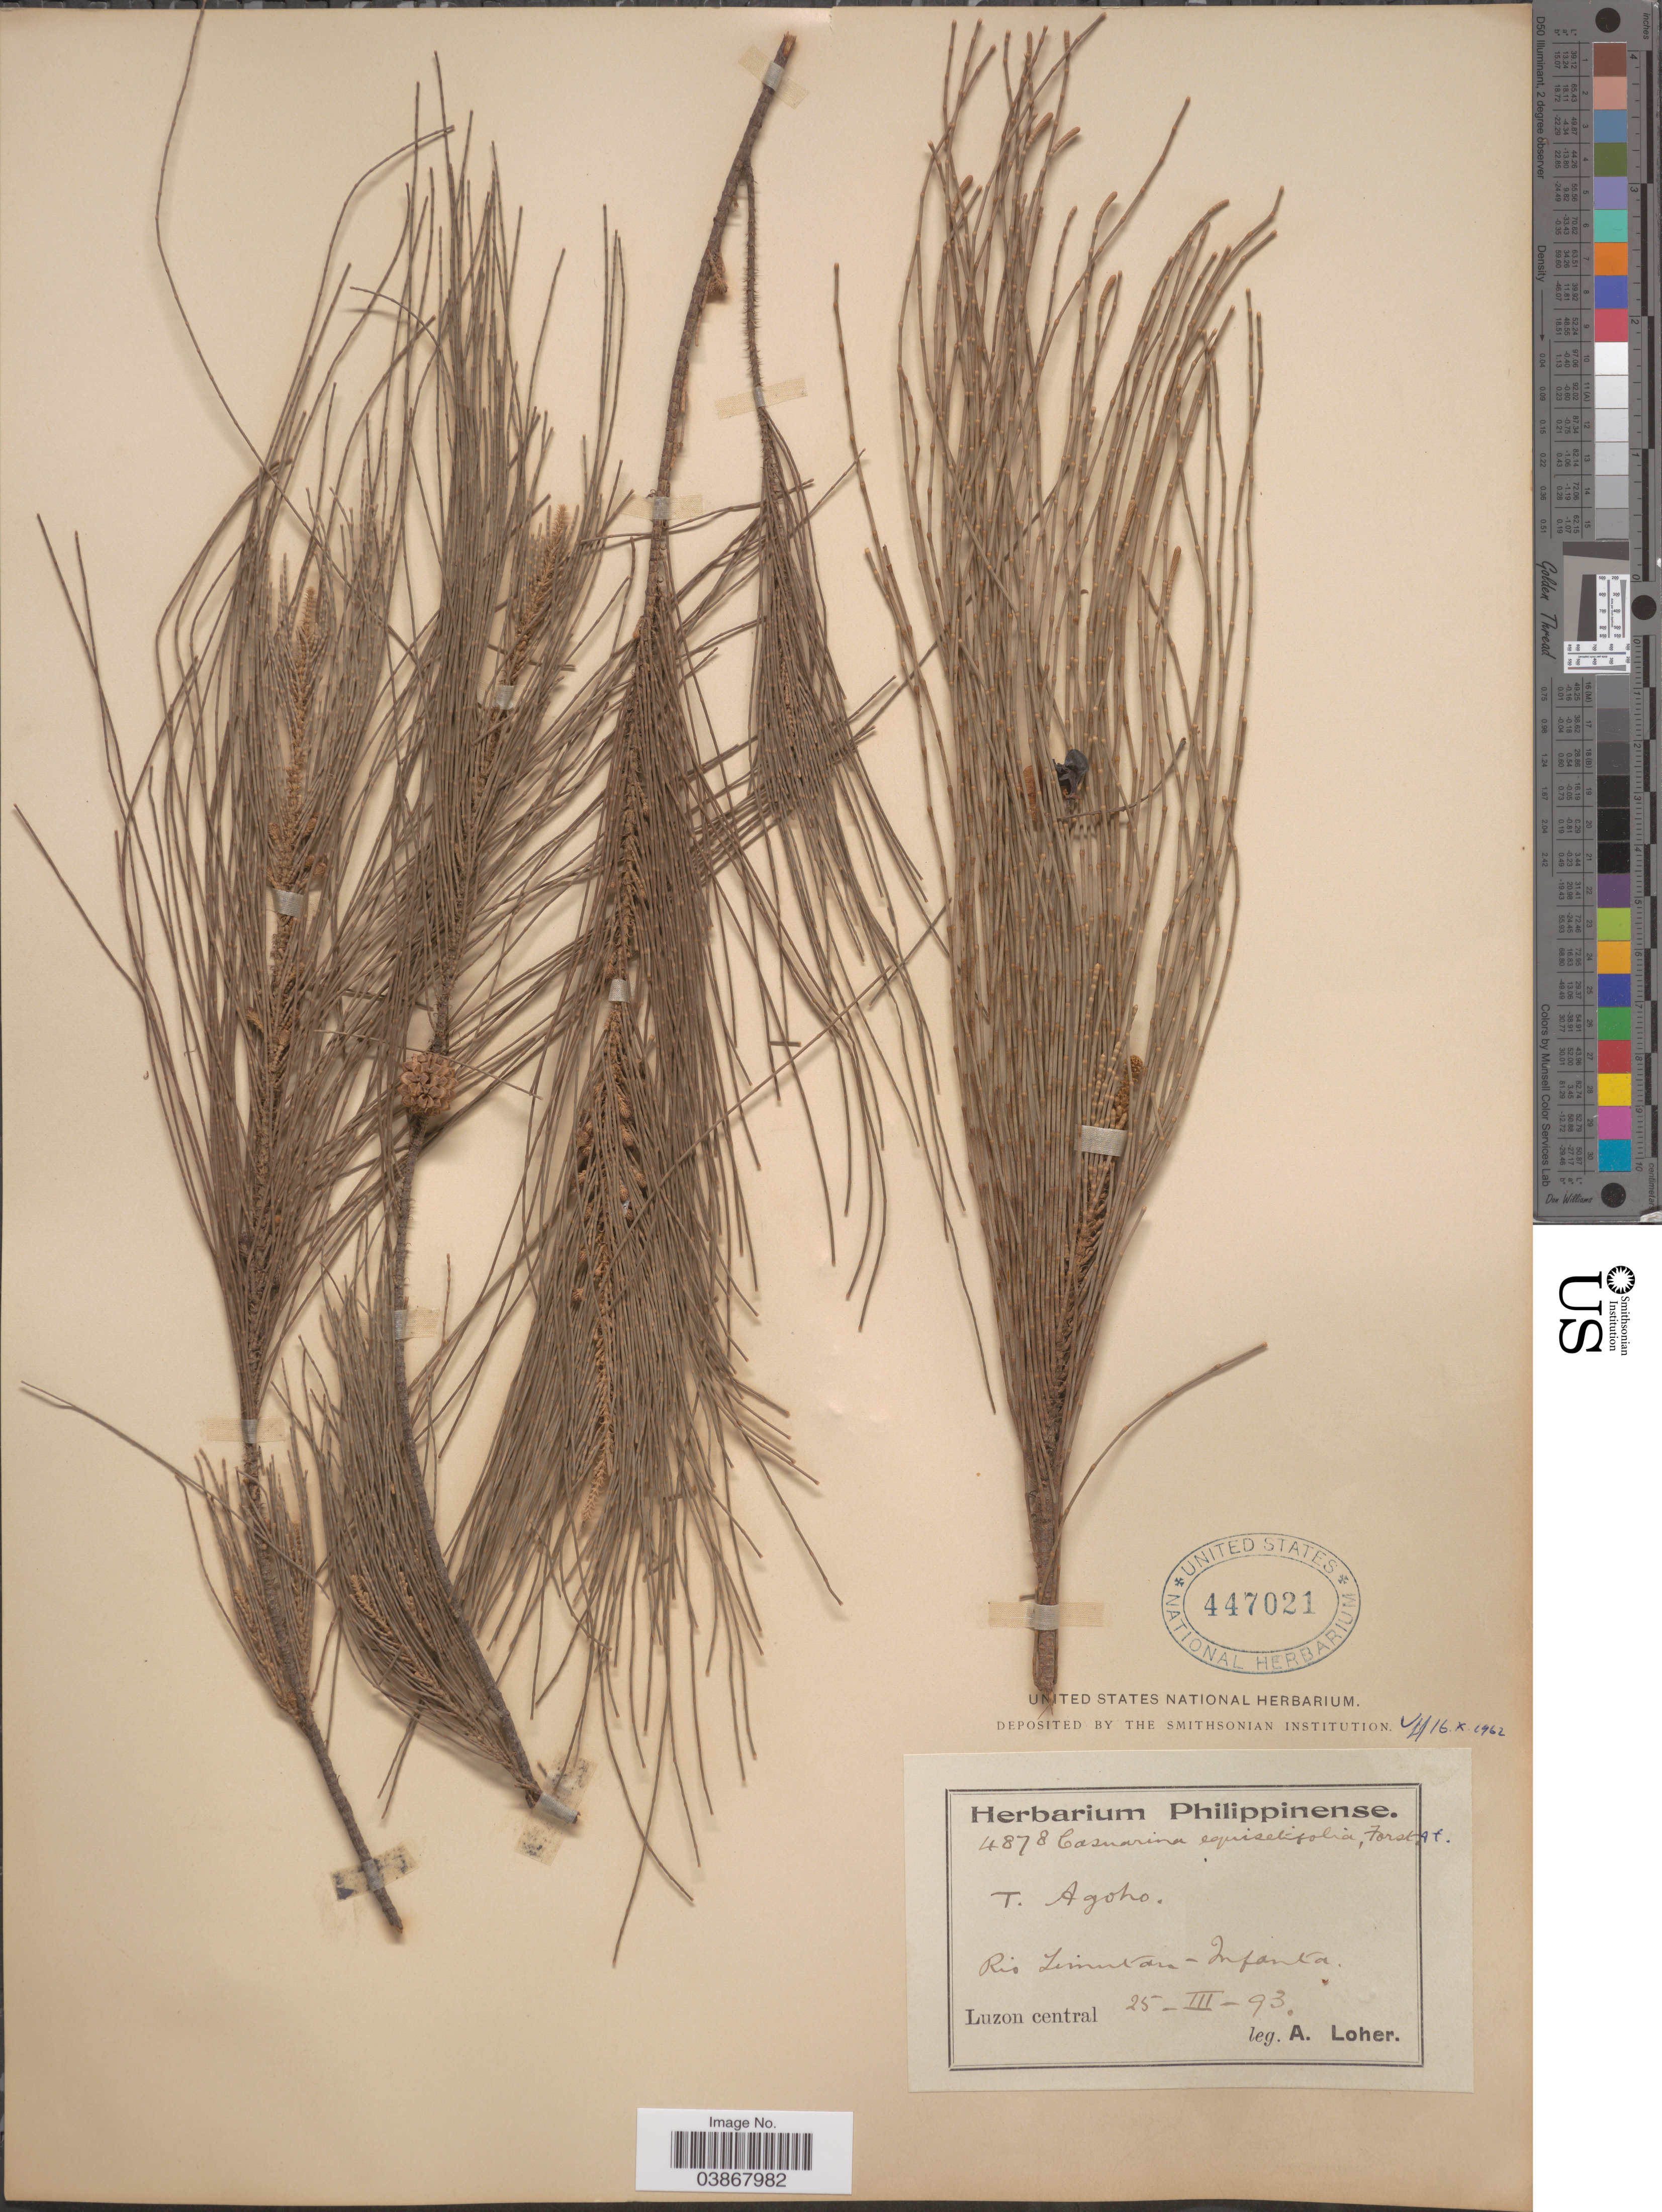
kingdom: Plantae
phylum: Tracheophyta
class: Magnoliopsida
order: Fagales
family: Casuarinaceae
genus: Casuarina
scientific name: Casuarina equisetifolia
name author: L.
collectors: A. Loher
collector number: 4878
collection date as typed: Transcribed d/m/y: 25/3/93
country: Philippines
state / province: Central Luzon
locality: Rio Limutan-Infanta. Luzon central.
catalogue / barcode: US 447021